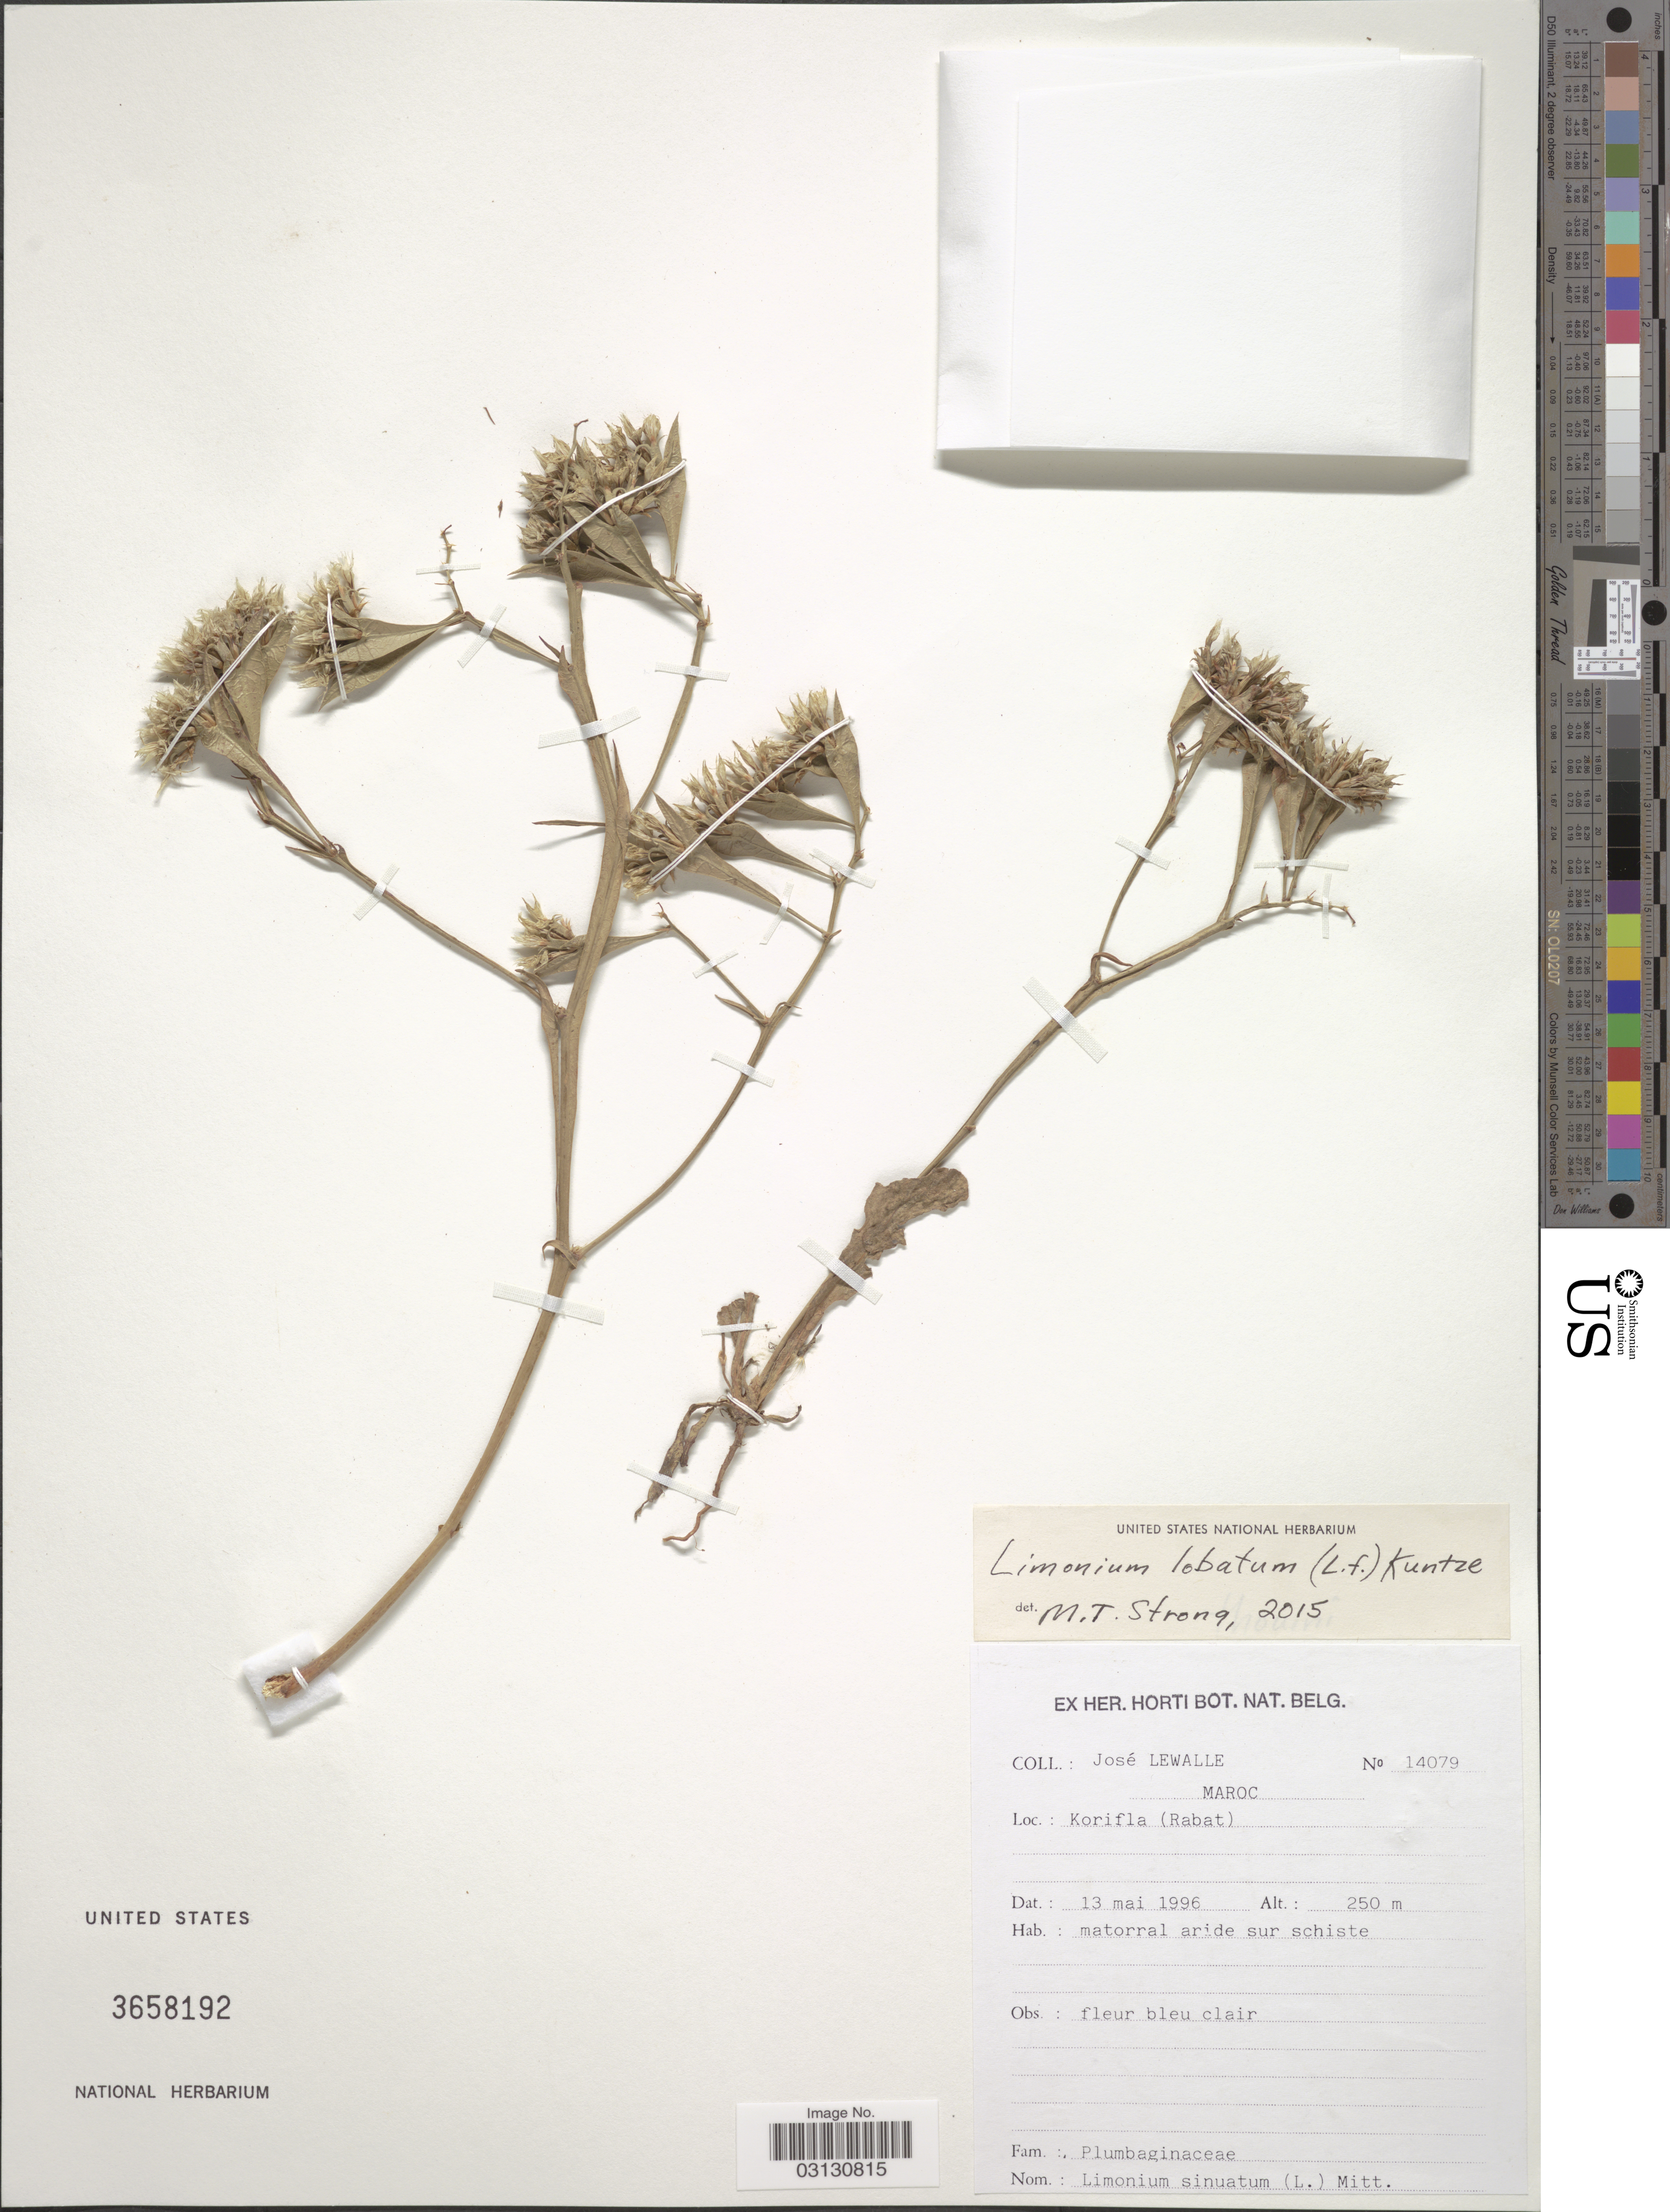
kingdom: Plantae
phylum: Tracheophyta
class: Magnoliopsida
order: Caryophyllales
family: Plumbaginaceae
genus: Limonium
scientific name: Limonium lobatum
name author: (L. f.) Kuntze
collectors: J. Lewalle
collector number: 14079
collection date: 1996-05-13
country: Morocco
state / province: Rabat-Salé-Zemmour-Zaër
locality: Maroc, Korifla (Rabat).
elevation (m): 250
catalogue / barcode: US 3658192